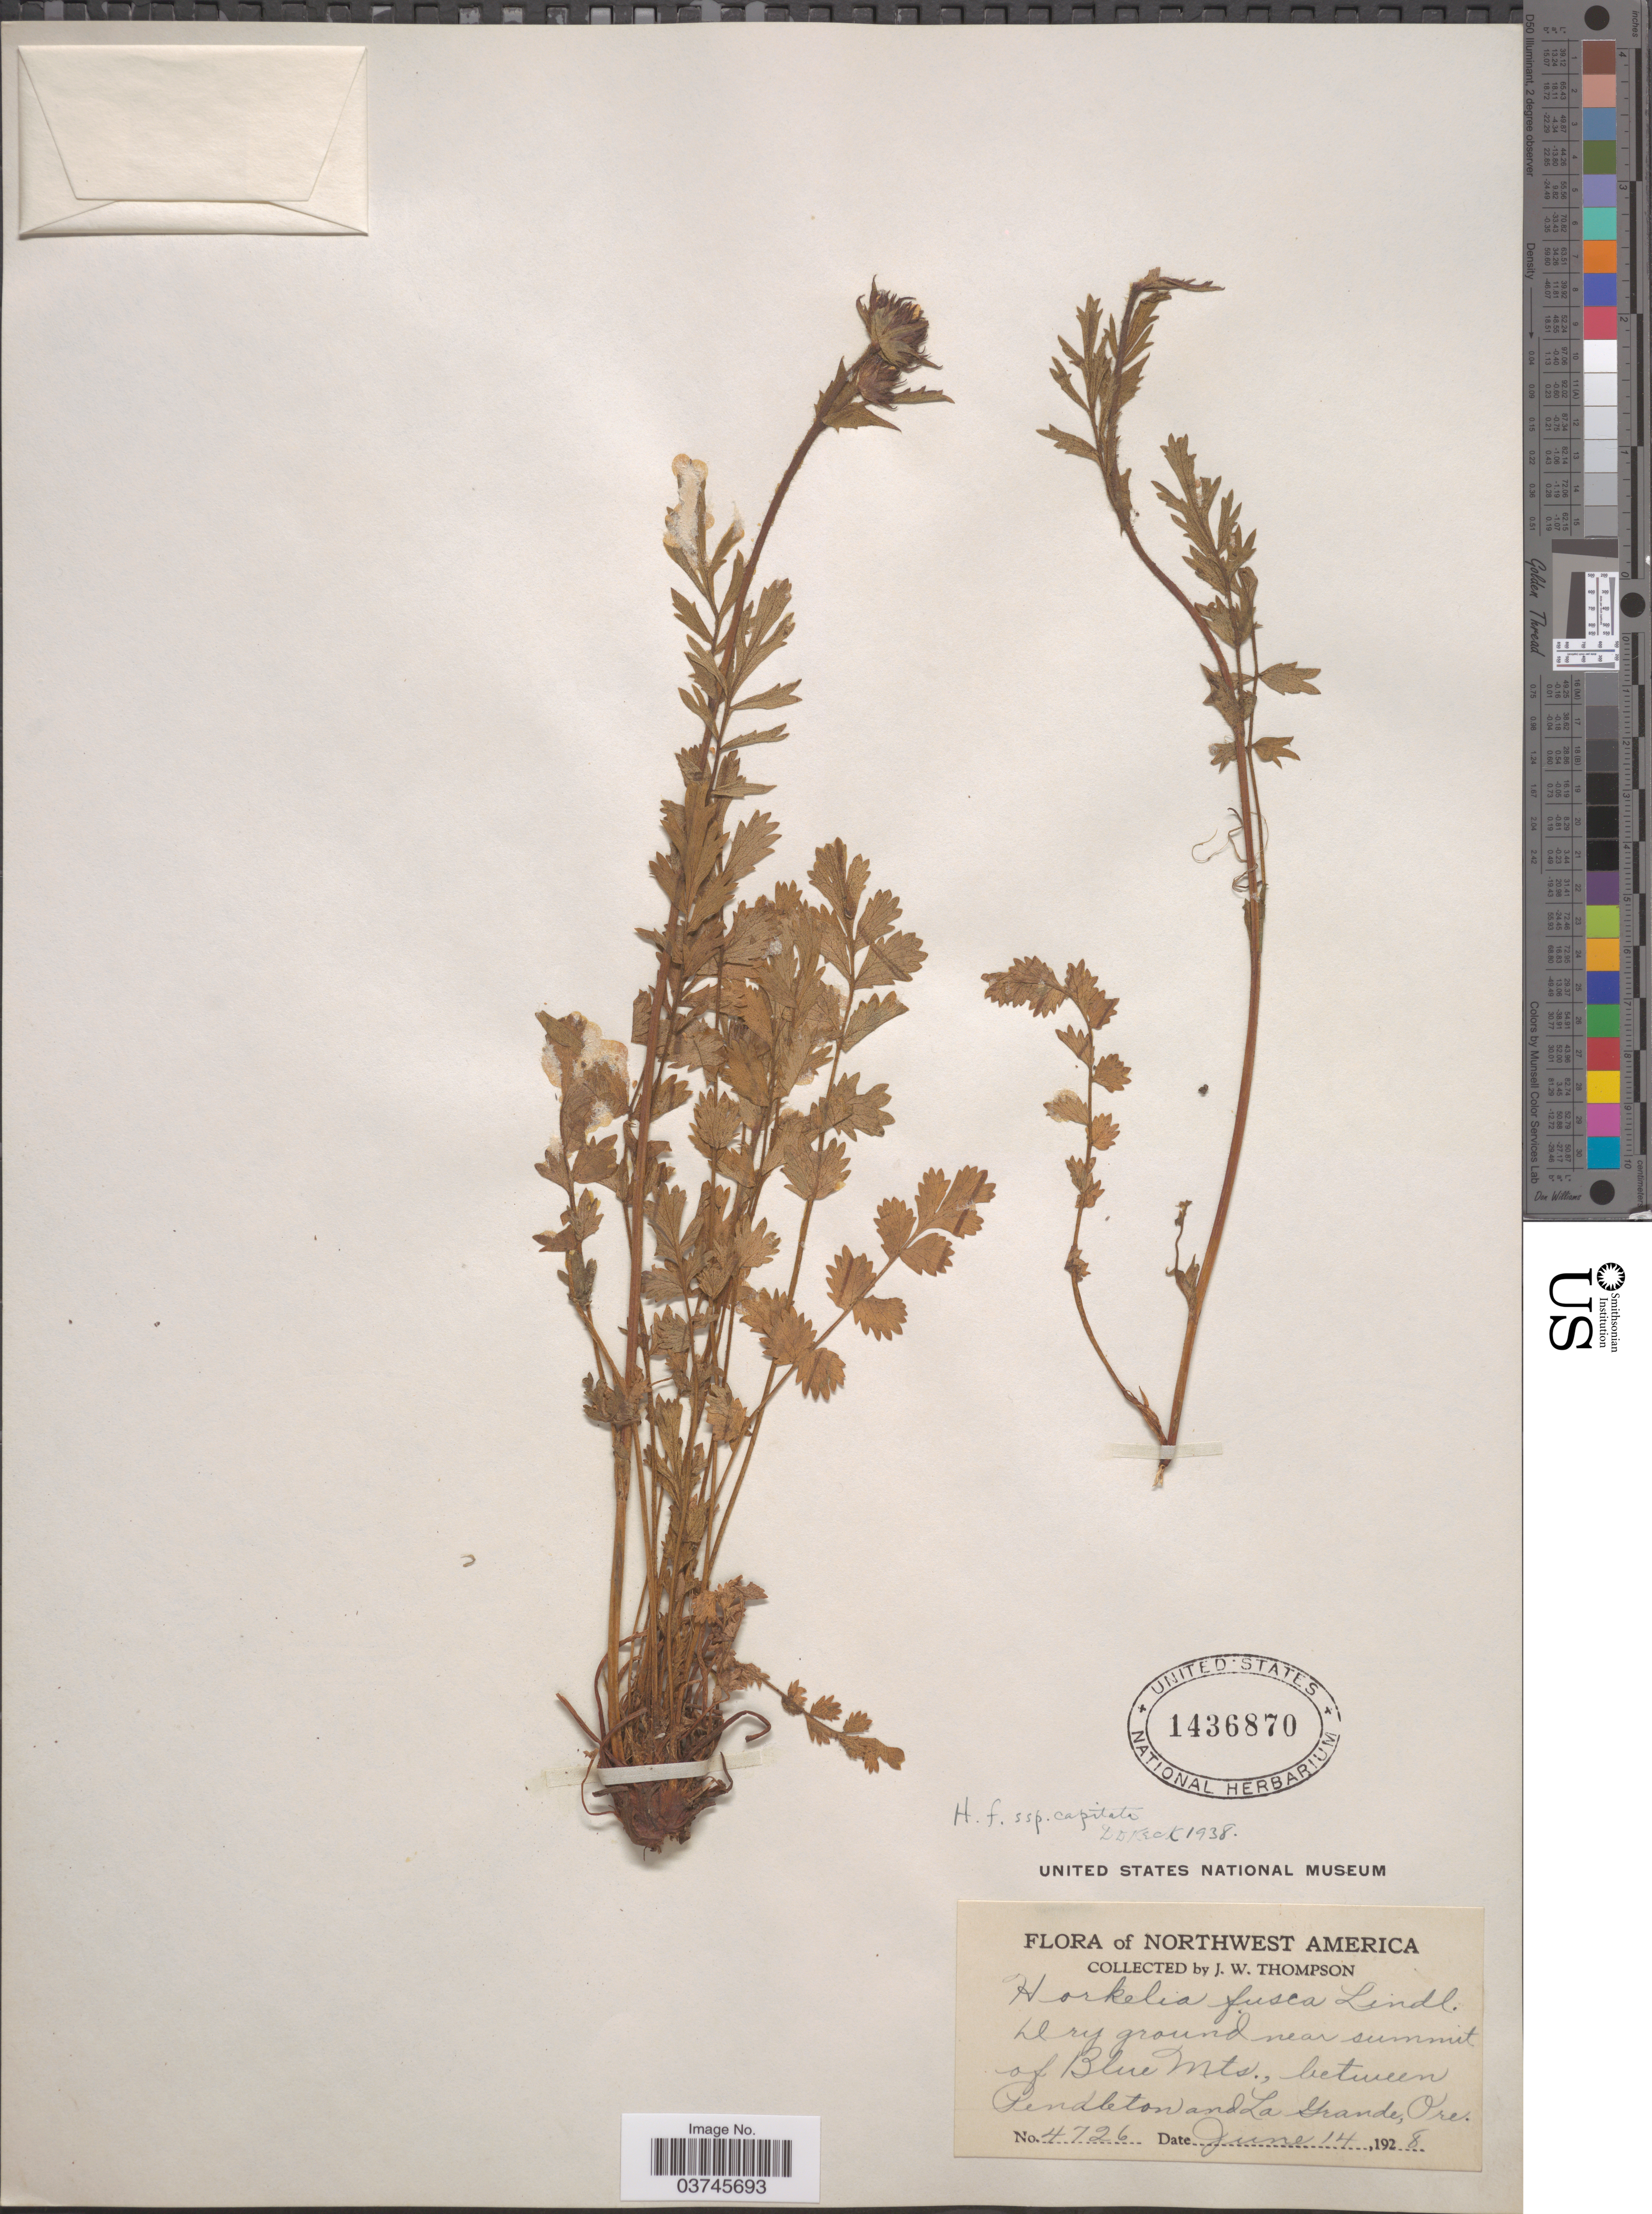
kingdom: Plantae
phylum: Tracheophyta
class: Magnoliopsida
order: Rosales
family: Rosaceae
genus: Potentilla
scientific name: Potentilla douglasii var. capitata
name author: (Lindl.) J.T. Howell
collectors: J. Thompson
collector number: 4726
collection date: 1928-06-14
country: United States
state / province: Oregon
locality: Northwest America. Near summit of Blue Mts., between Pendleton and La Grande.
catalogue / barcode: US 1436870